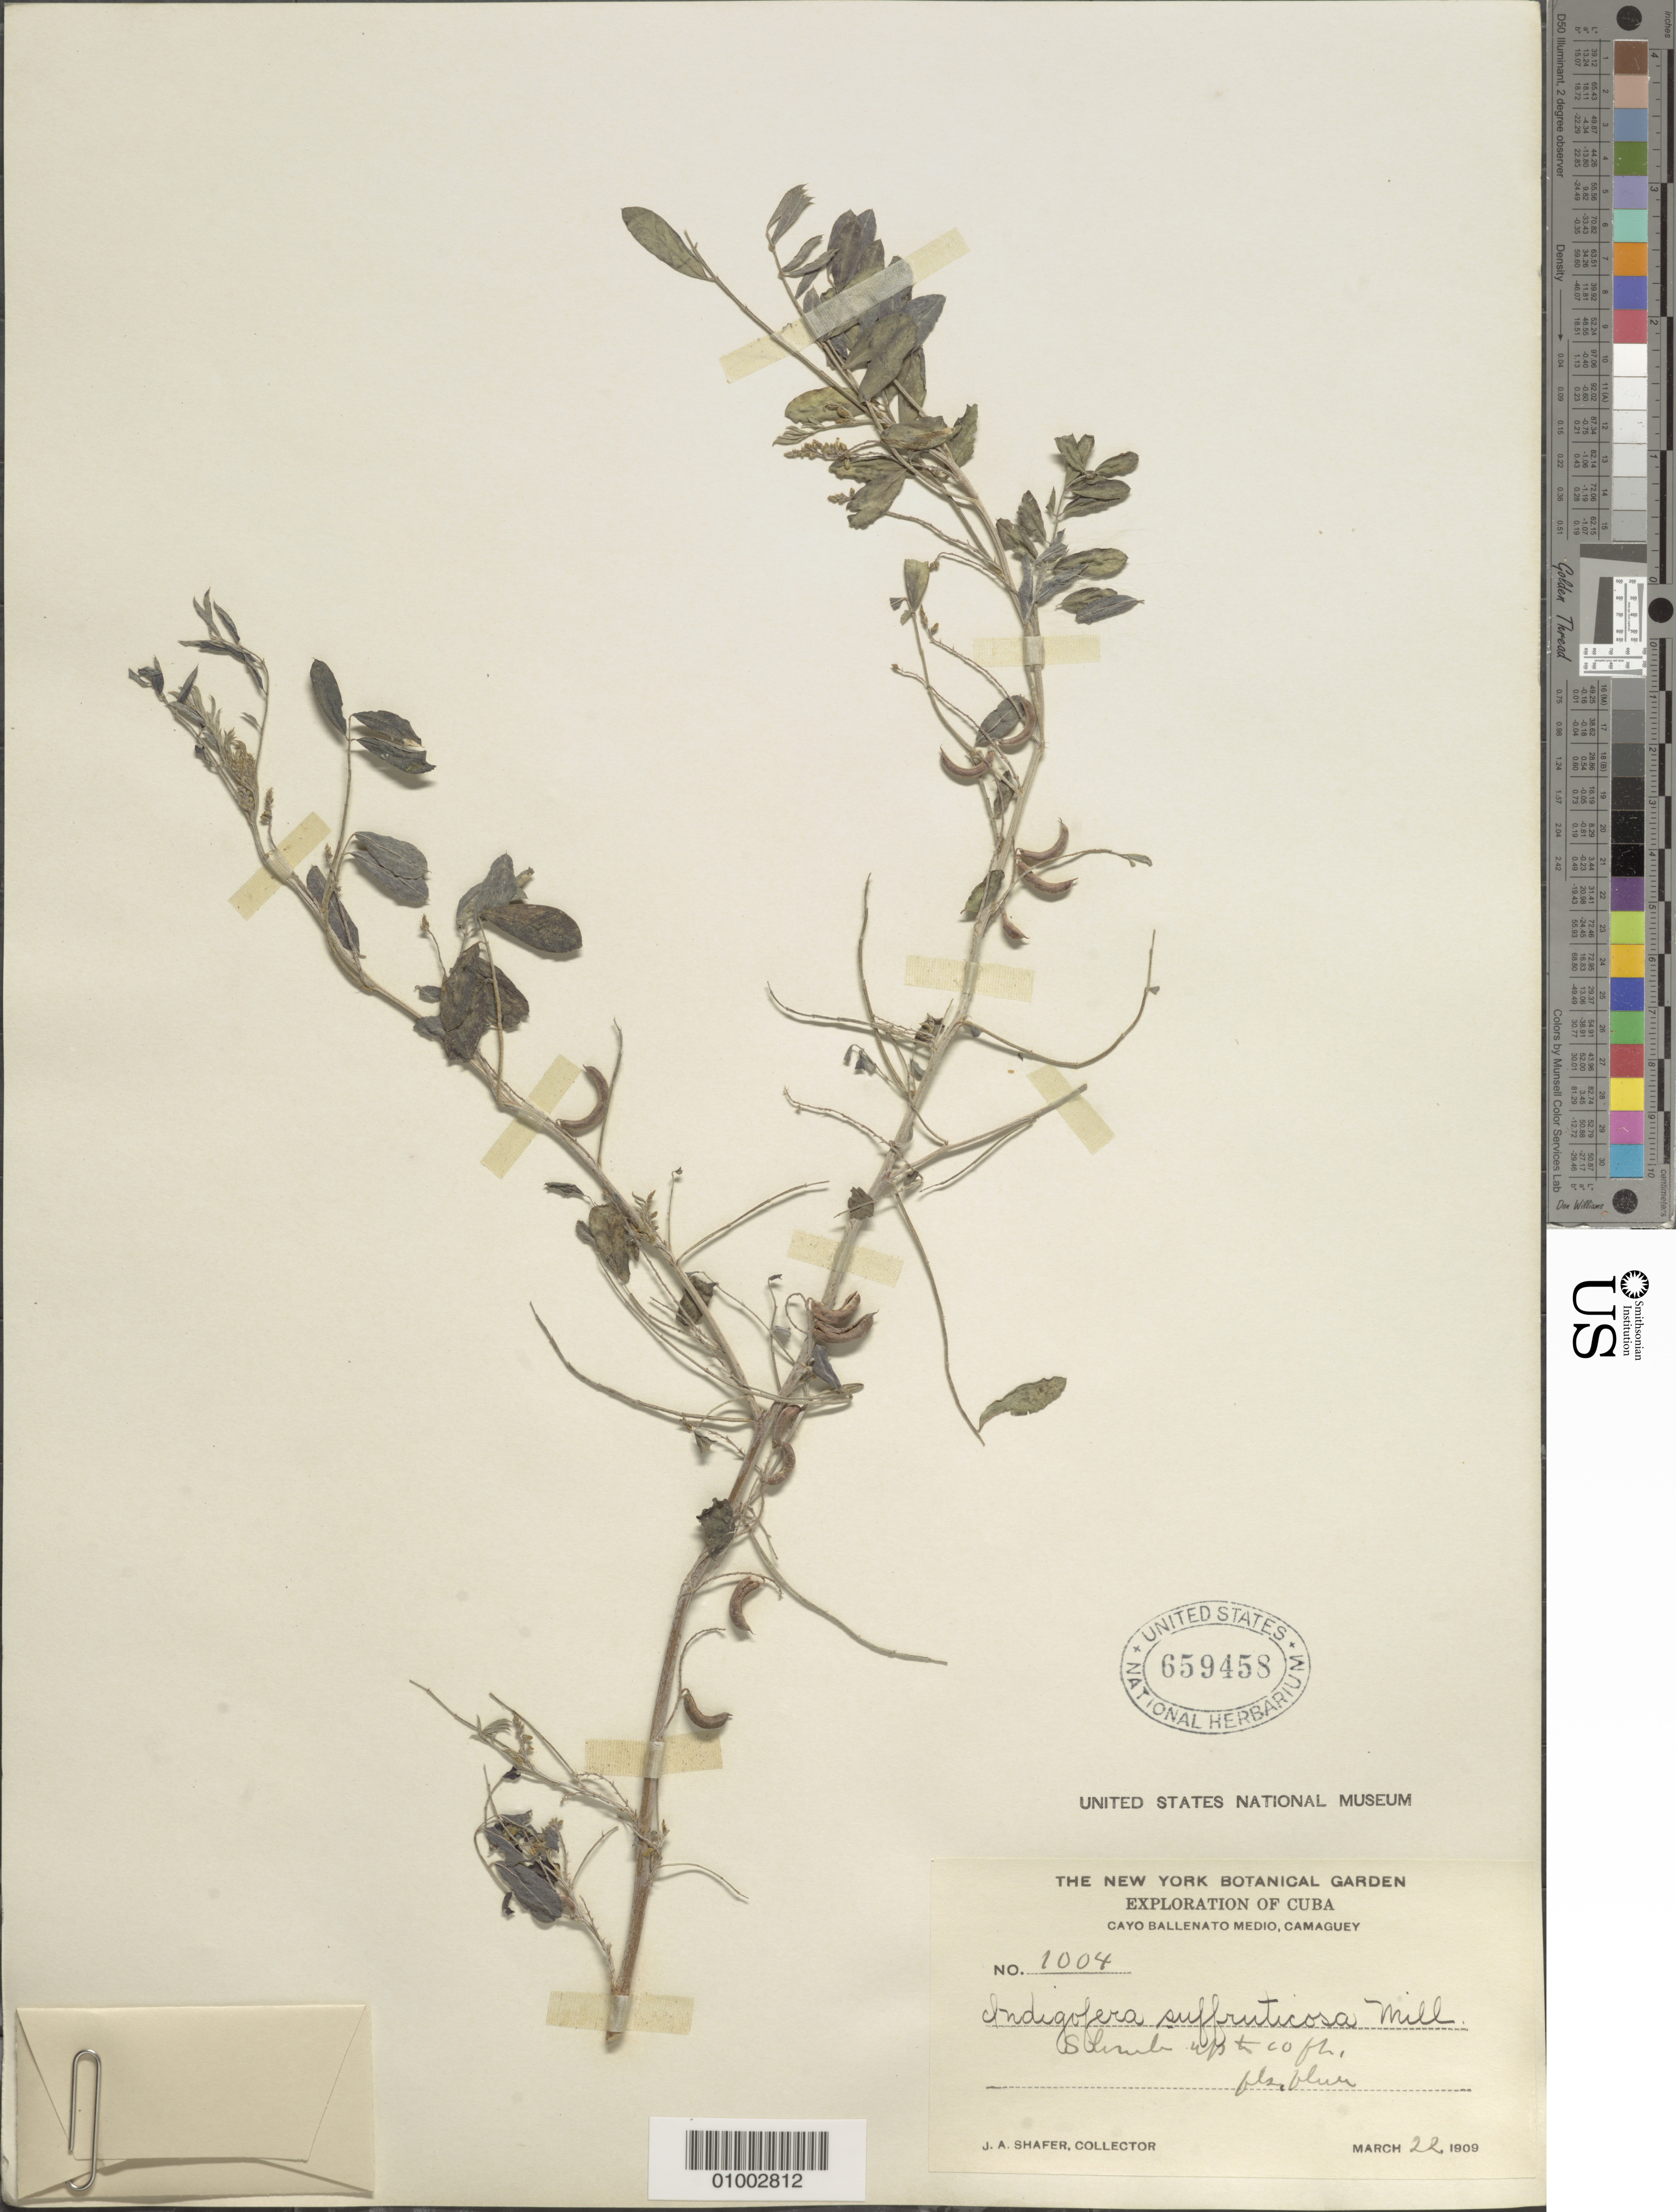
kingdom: Plantae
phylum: Tracheophyta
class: Magnoliopsida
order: Fabales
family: Fabaceae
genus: Indigofera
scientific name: Indigofera suffruticosa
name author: Mill.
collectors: J. A. Shafer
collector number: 1004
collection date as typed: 22 Mar 1909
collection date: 1909-03-22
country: Cuba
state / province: Camagüey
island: Cuba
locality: Cayo Ballenato Medio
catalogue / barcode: US 659458